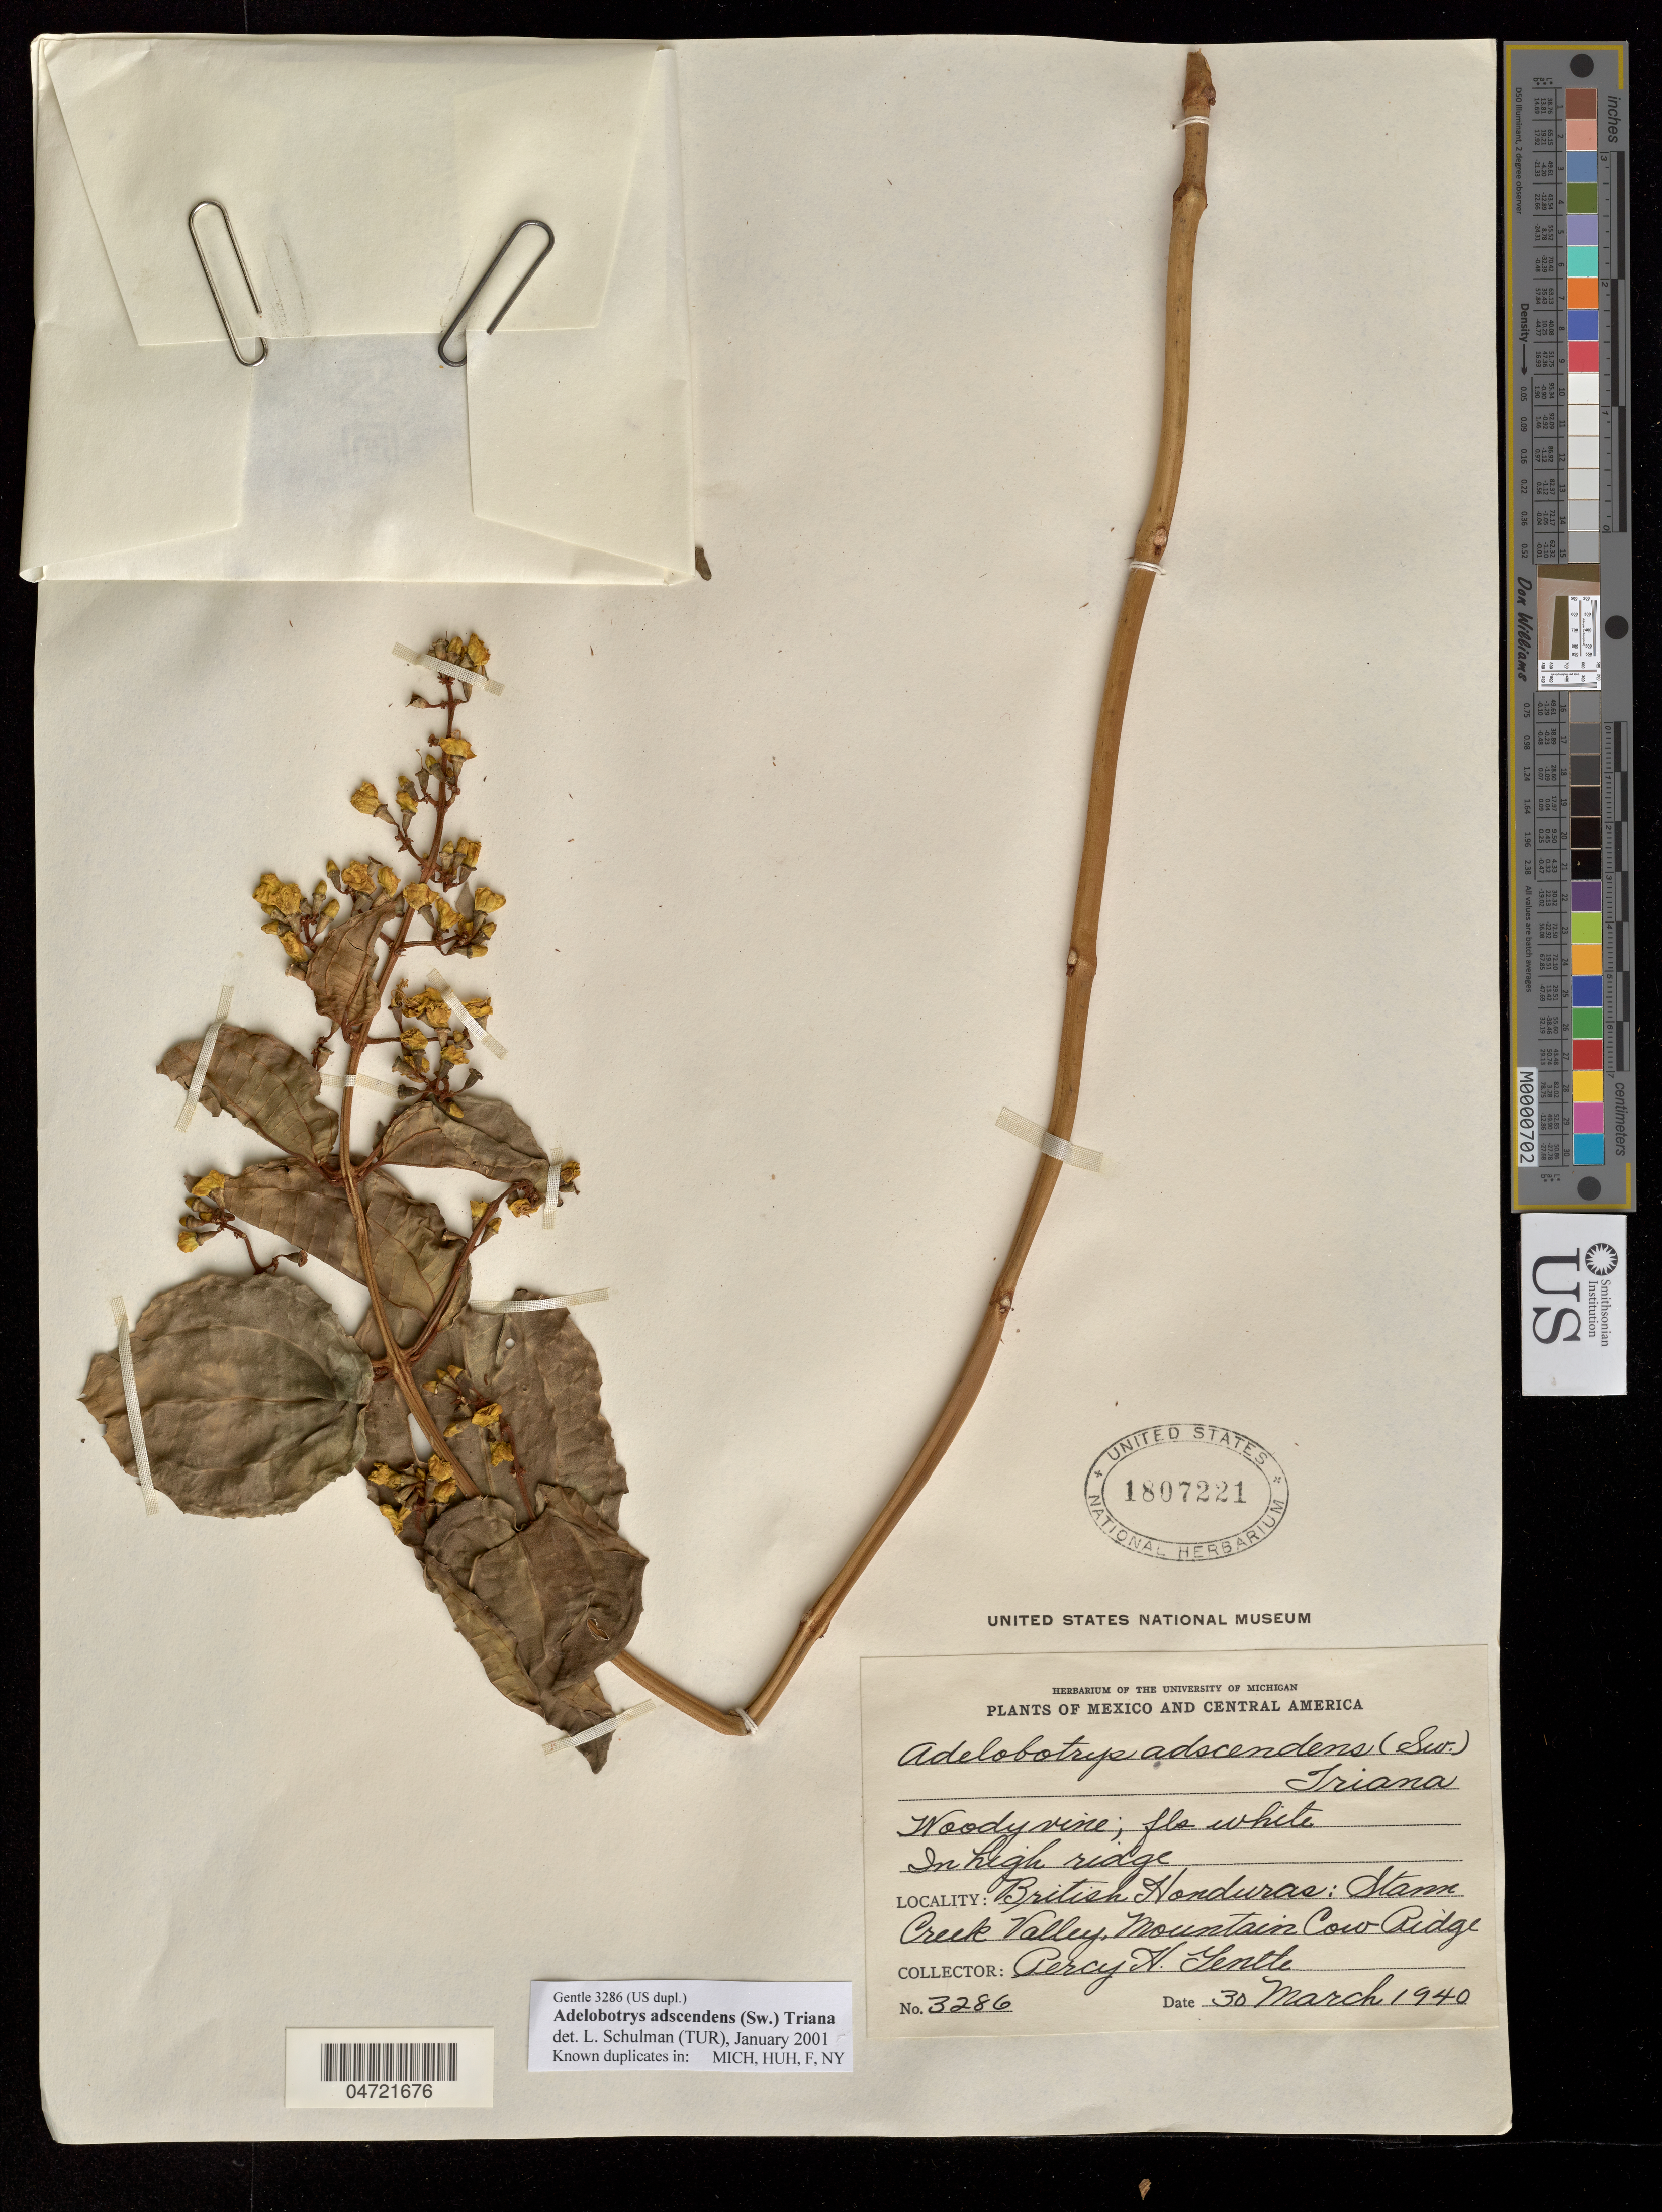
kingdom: Plantae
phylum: Tracheophyta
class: Magnoliopsida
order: Myrtales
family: Melastomataceae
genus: Adelobotrys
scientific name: Adelobotrys adscendens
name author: (Sw.) Triana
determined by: Schulman, Leif, (TUR), University of Turku (FINLAND)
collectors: P. H. Gentle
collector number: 3286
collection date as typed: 30 Mar 1940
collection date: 1940-03-30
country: Belize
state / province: Stann Creek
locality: Stann Creek Valley, Mountain Cow Ridge.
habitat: Hi high ridge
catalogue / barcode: US 1807221